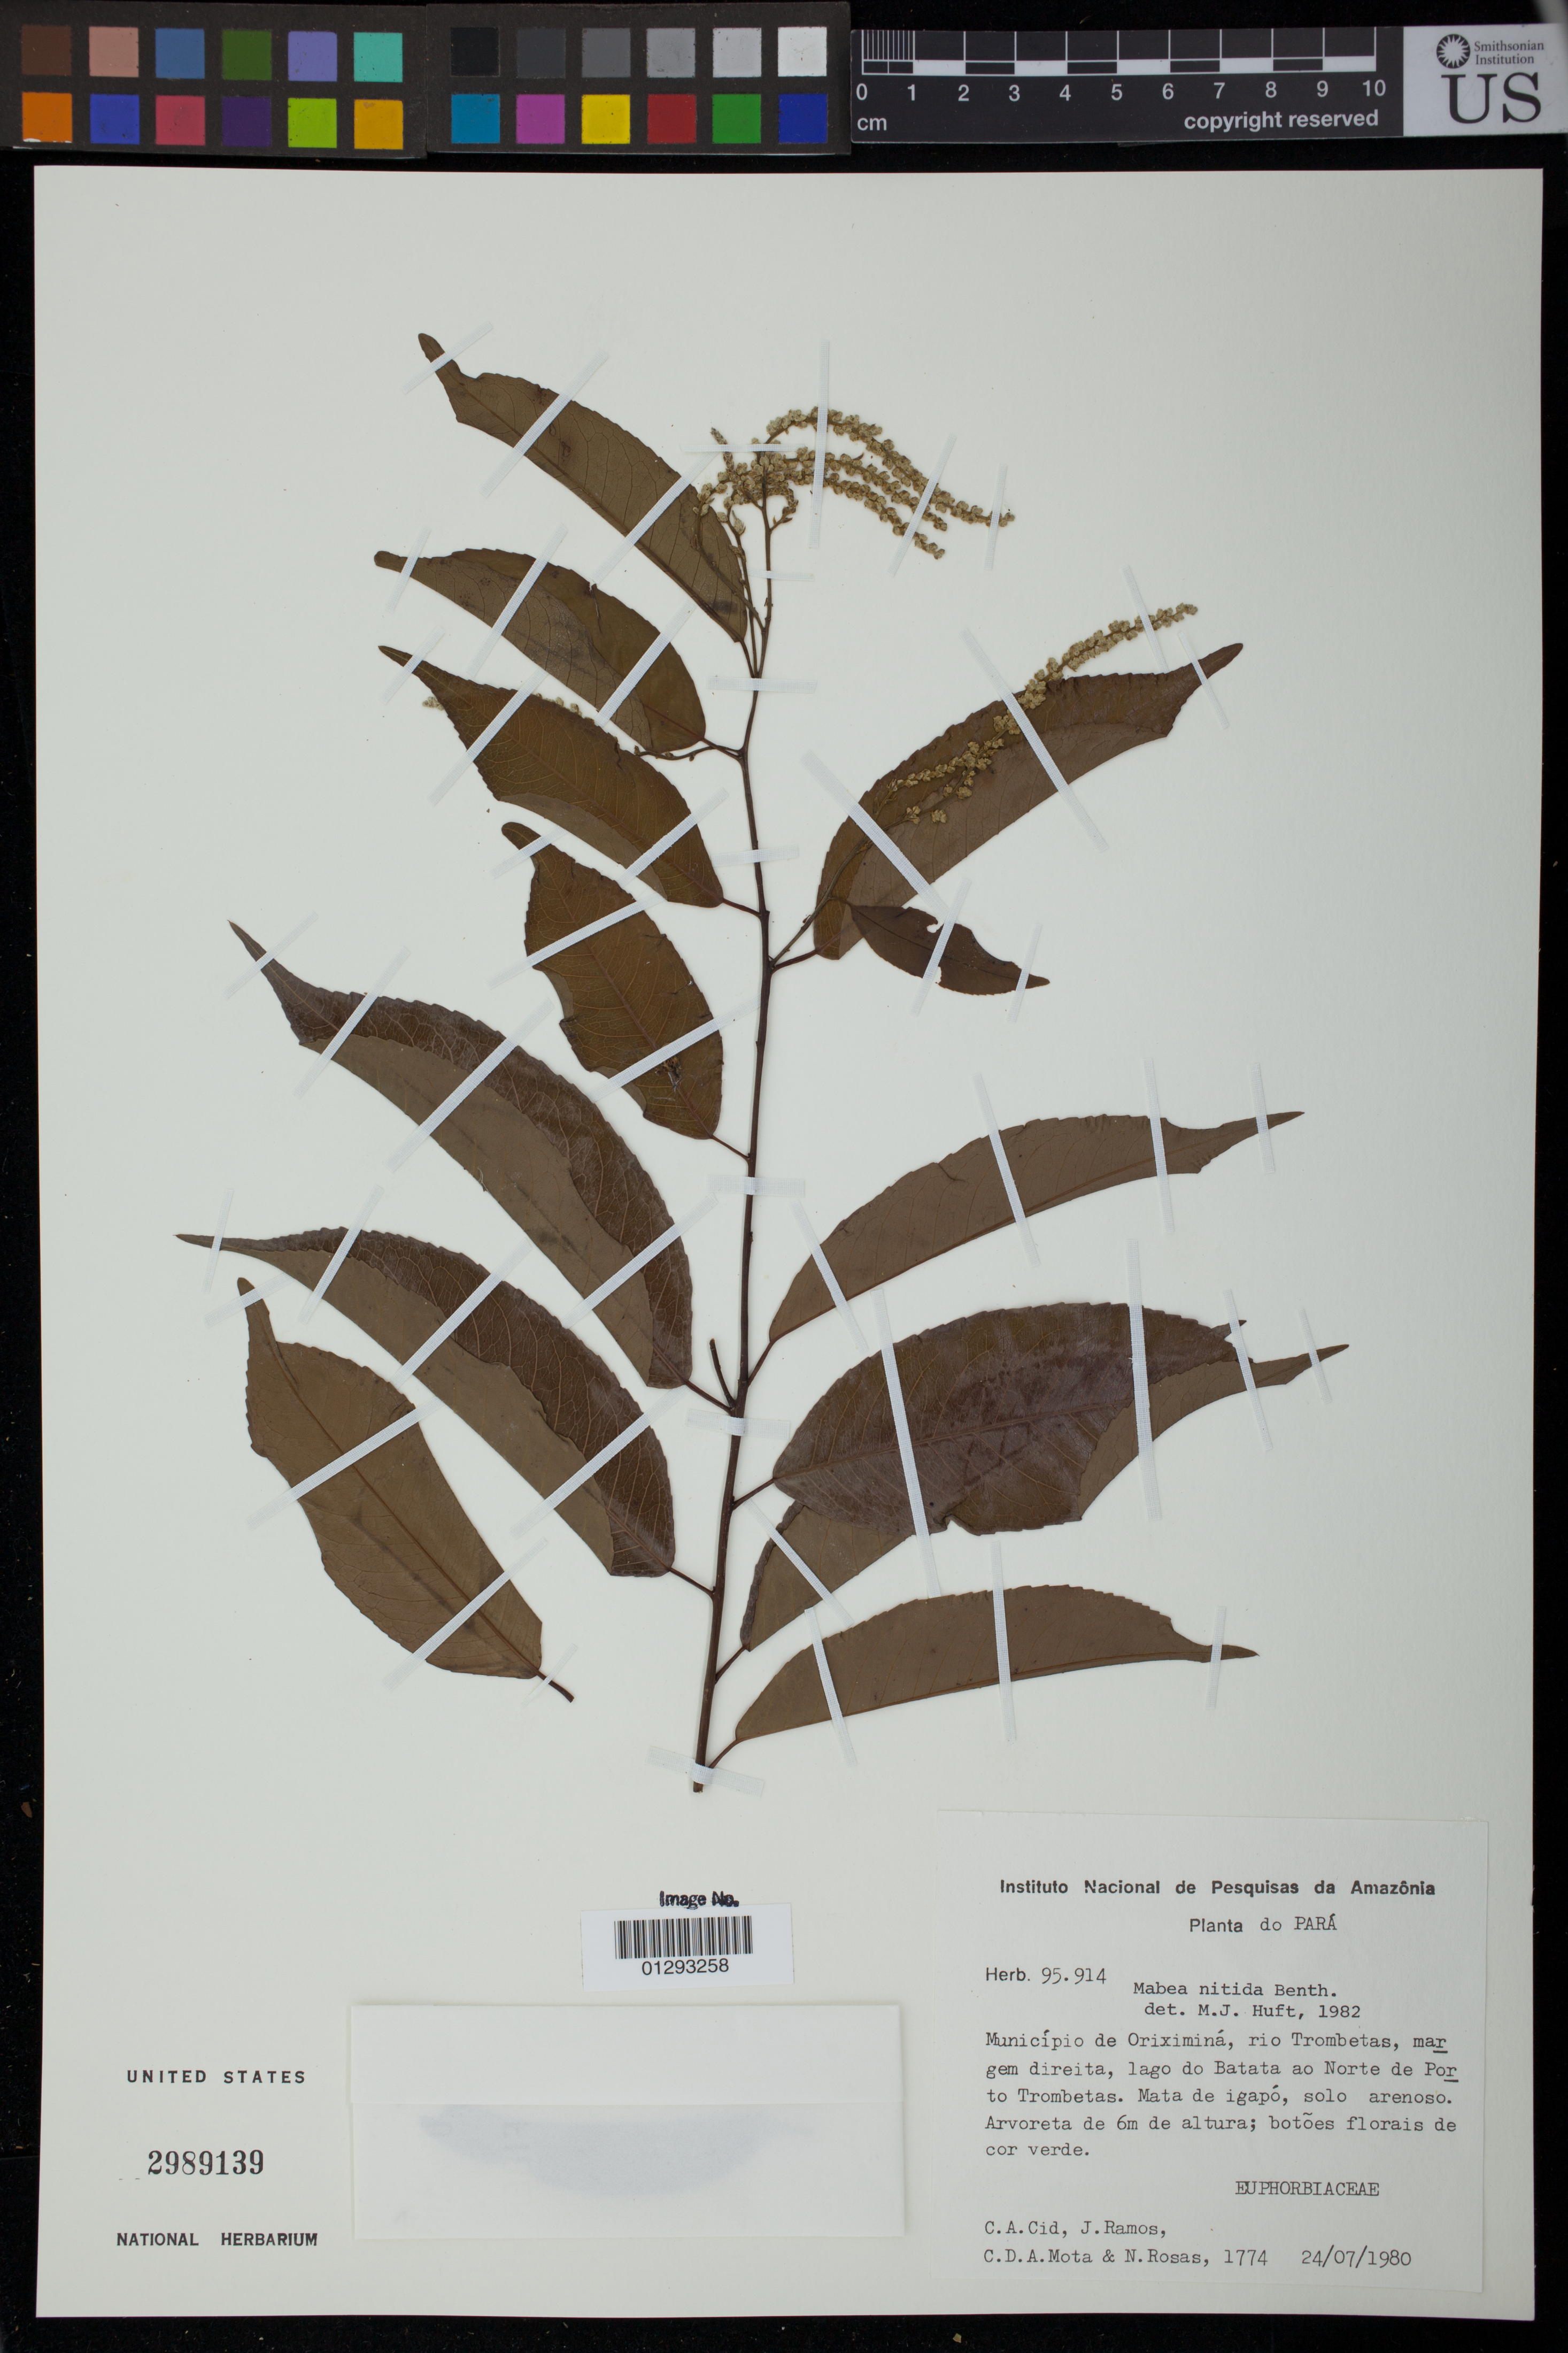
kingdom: Plantae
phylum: Tracheophyta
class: Magnoliopsida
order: Malpighiales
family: Euphorbiaceae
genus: Mabea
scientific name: Mabea nitida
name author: Spruce ex Benth.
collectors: C. A. Cid Ferreira, J. Ramos, C. D. A. Mota & N. Rosas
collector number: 1774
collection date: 1980-07-24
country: Brazil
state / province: Para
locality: Municipio de Oriximina, rio Trombetas, margem direita, lago do Batata ao Norte de Porto Trombetas.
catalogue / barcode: US 2989139